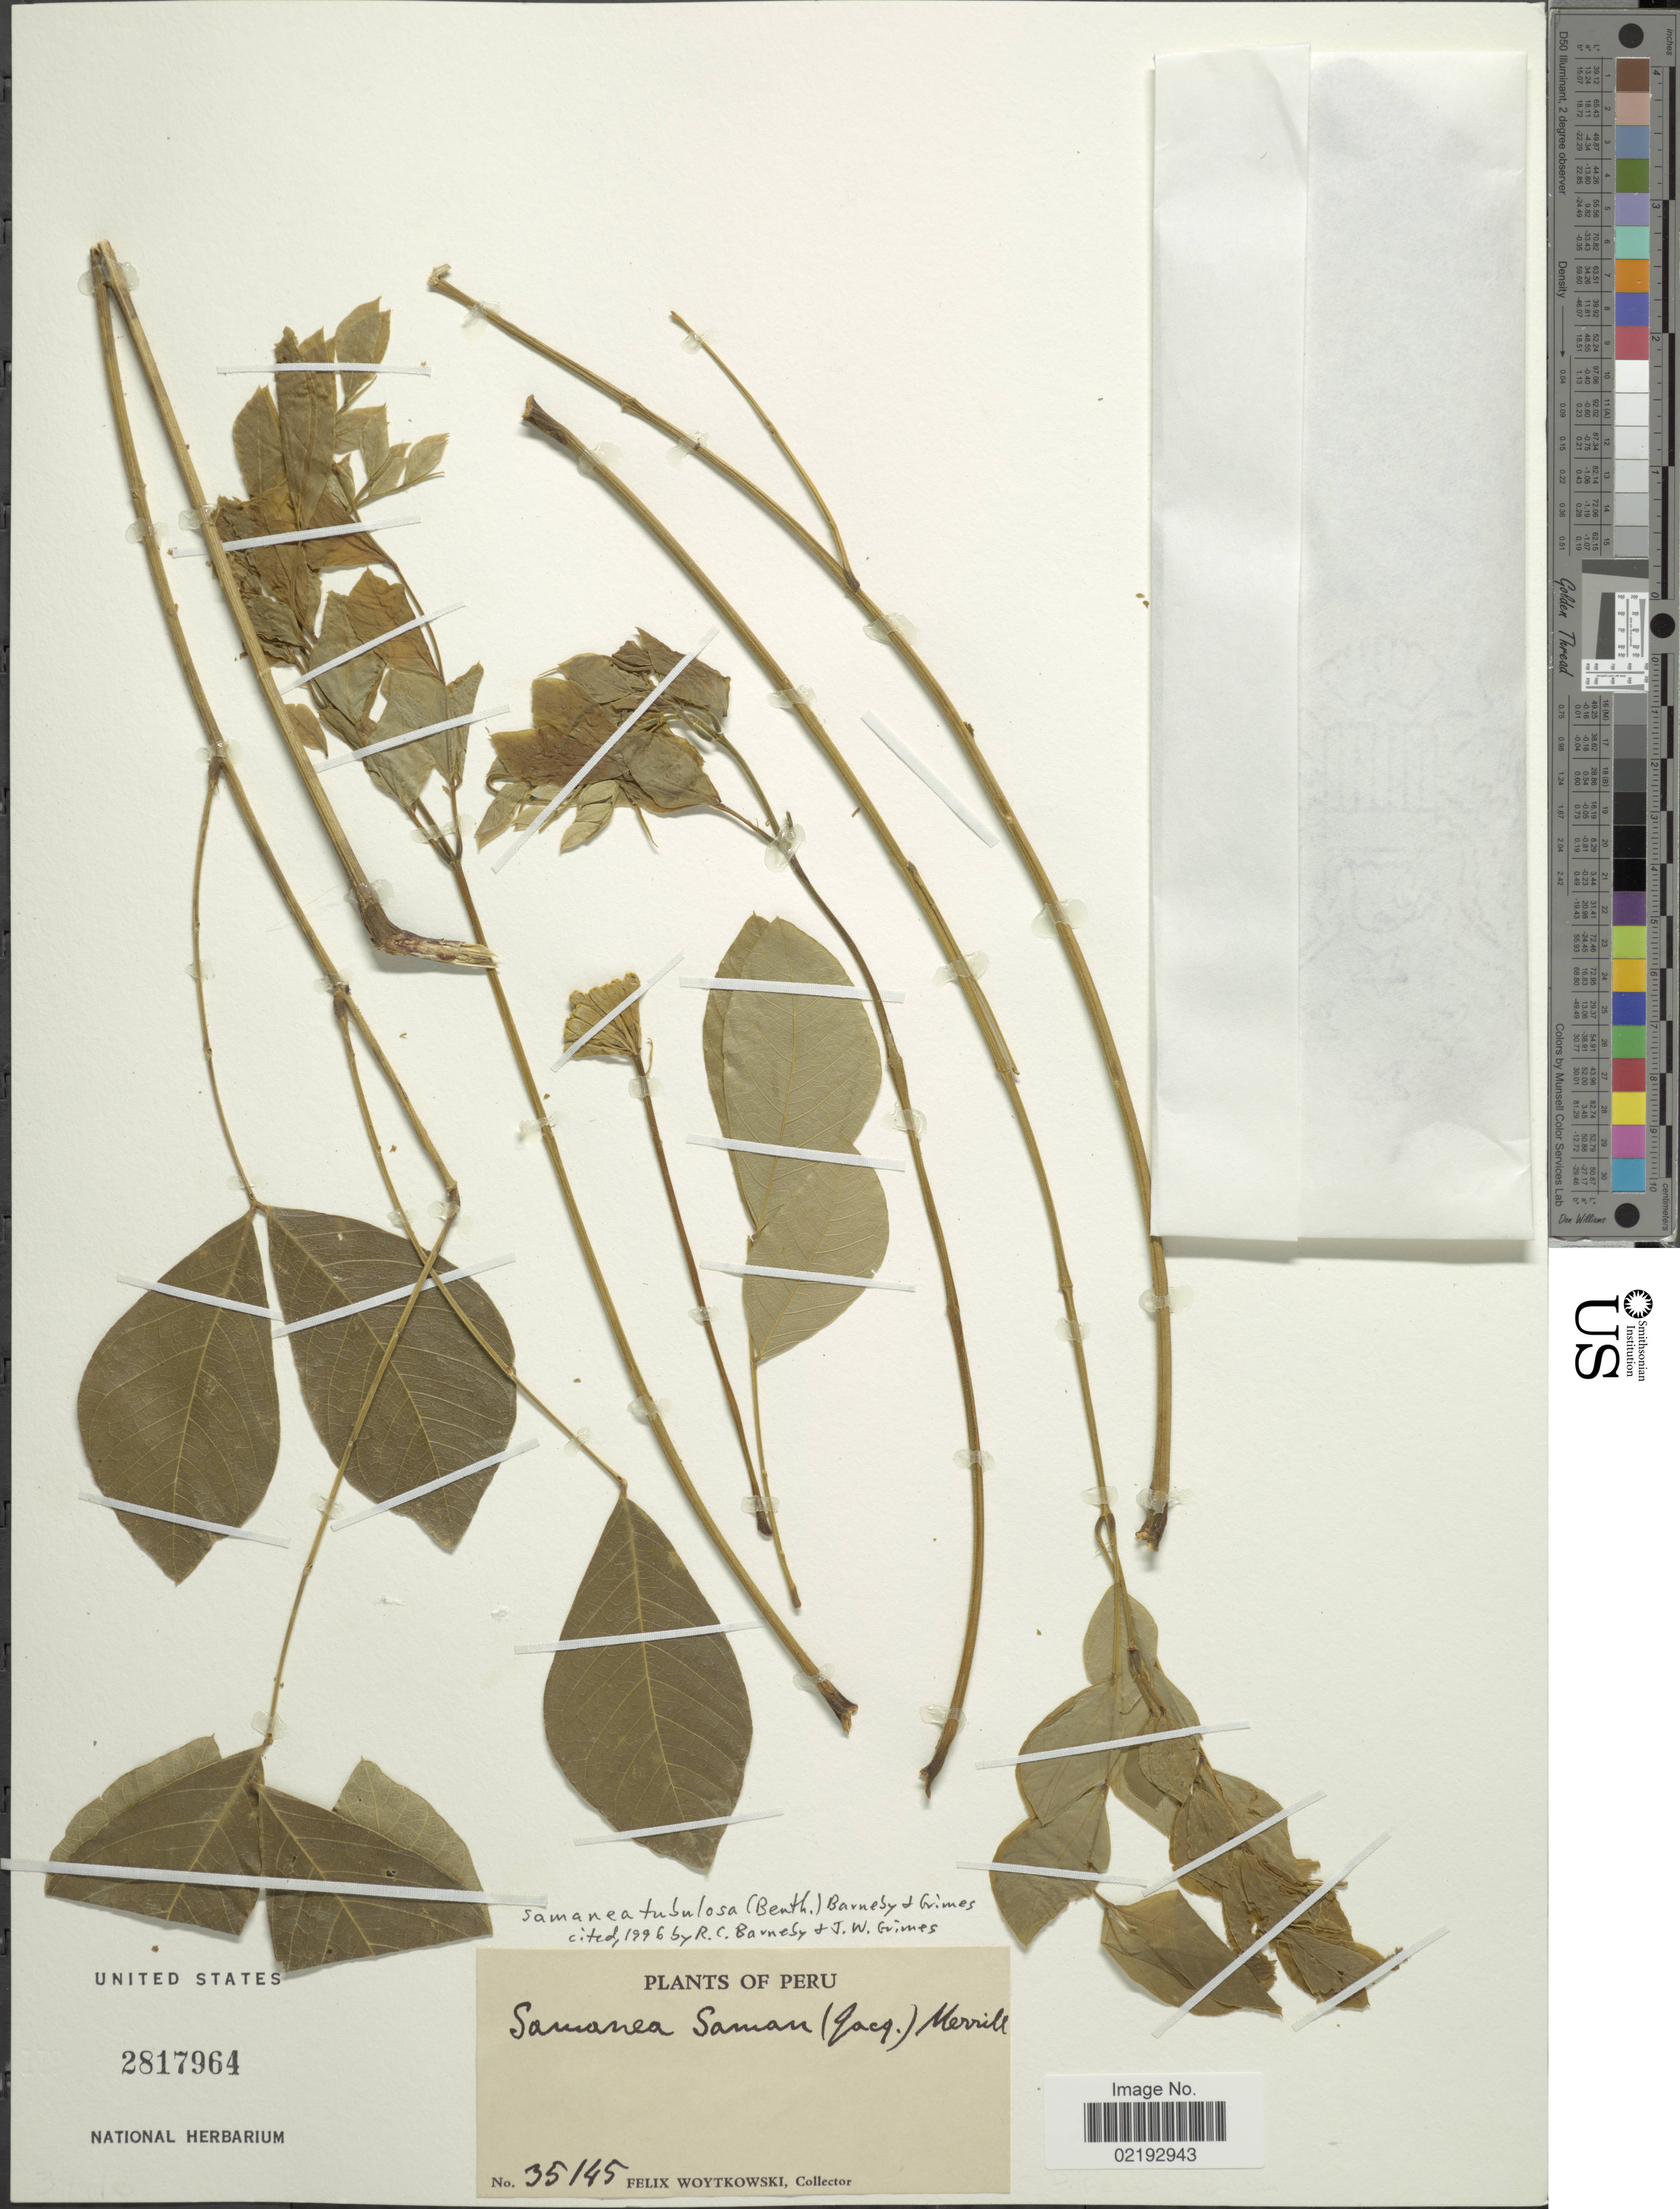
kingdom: Plantae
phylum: Tracheophyta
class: Magnoliopsida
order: Fabales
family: Fabaceae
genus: Samanea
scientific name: Samanea tubulosa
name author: (Benth.) Barneby & J.W. Grimes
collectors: F. Woytkowski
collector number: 35145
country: Peru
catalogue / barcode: US 2817964